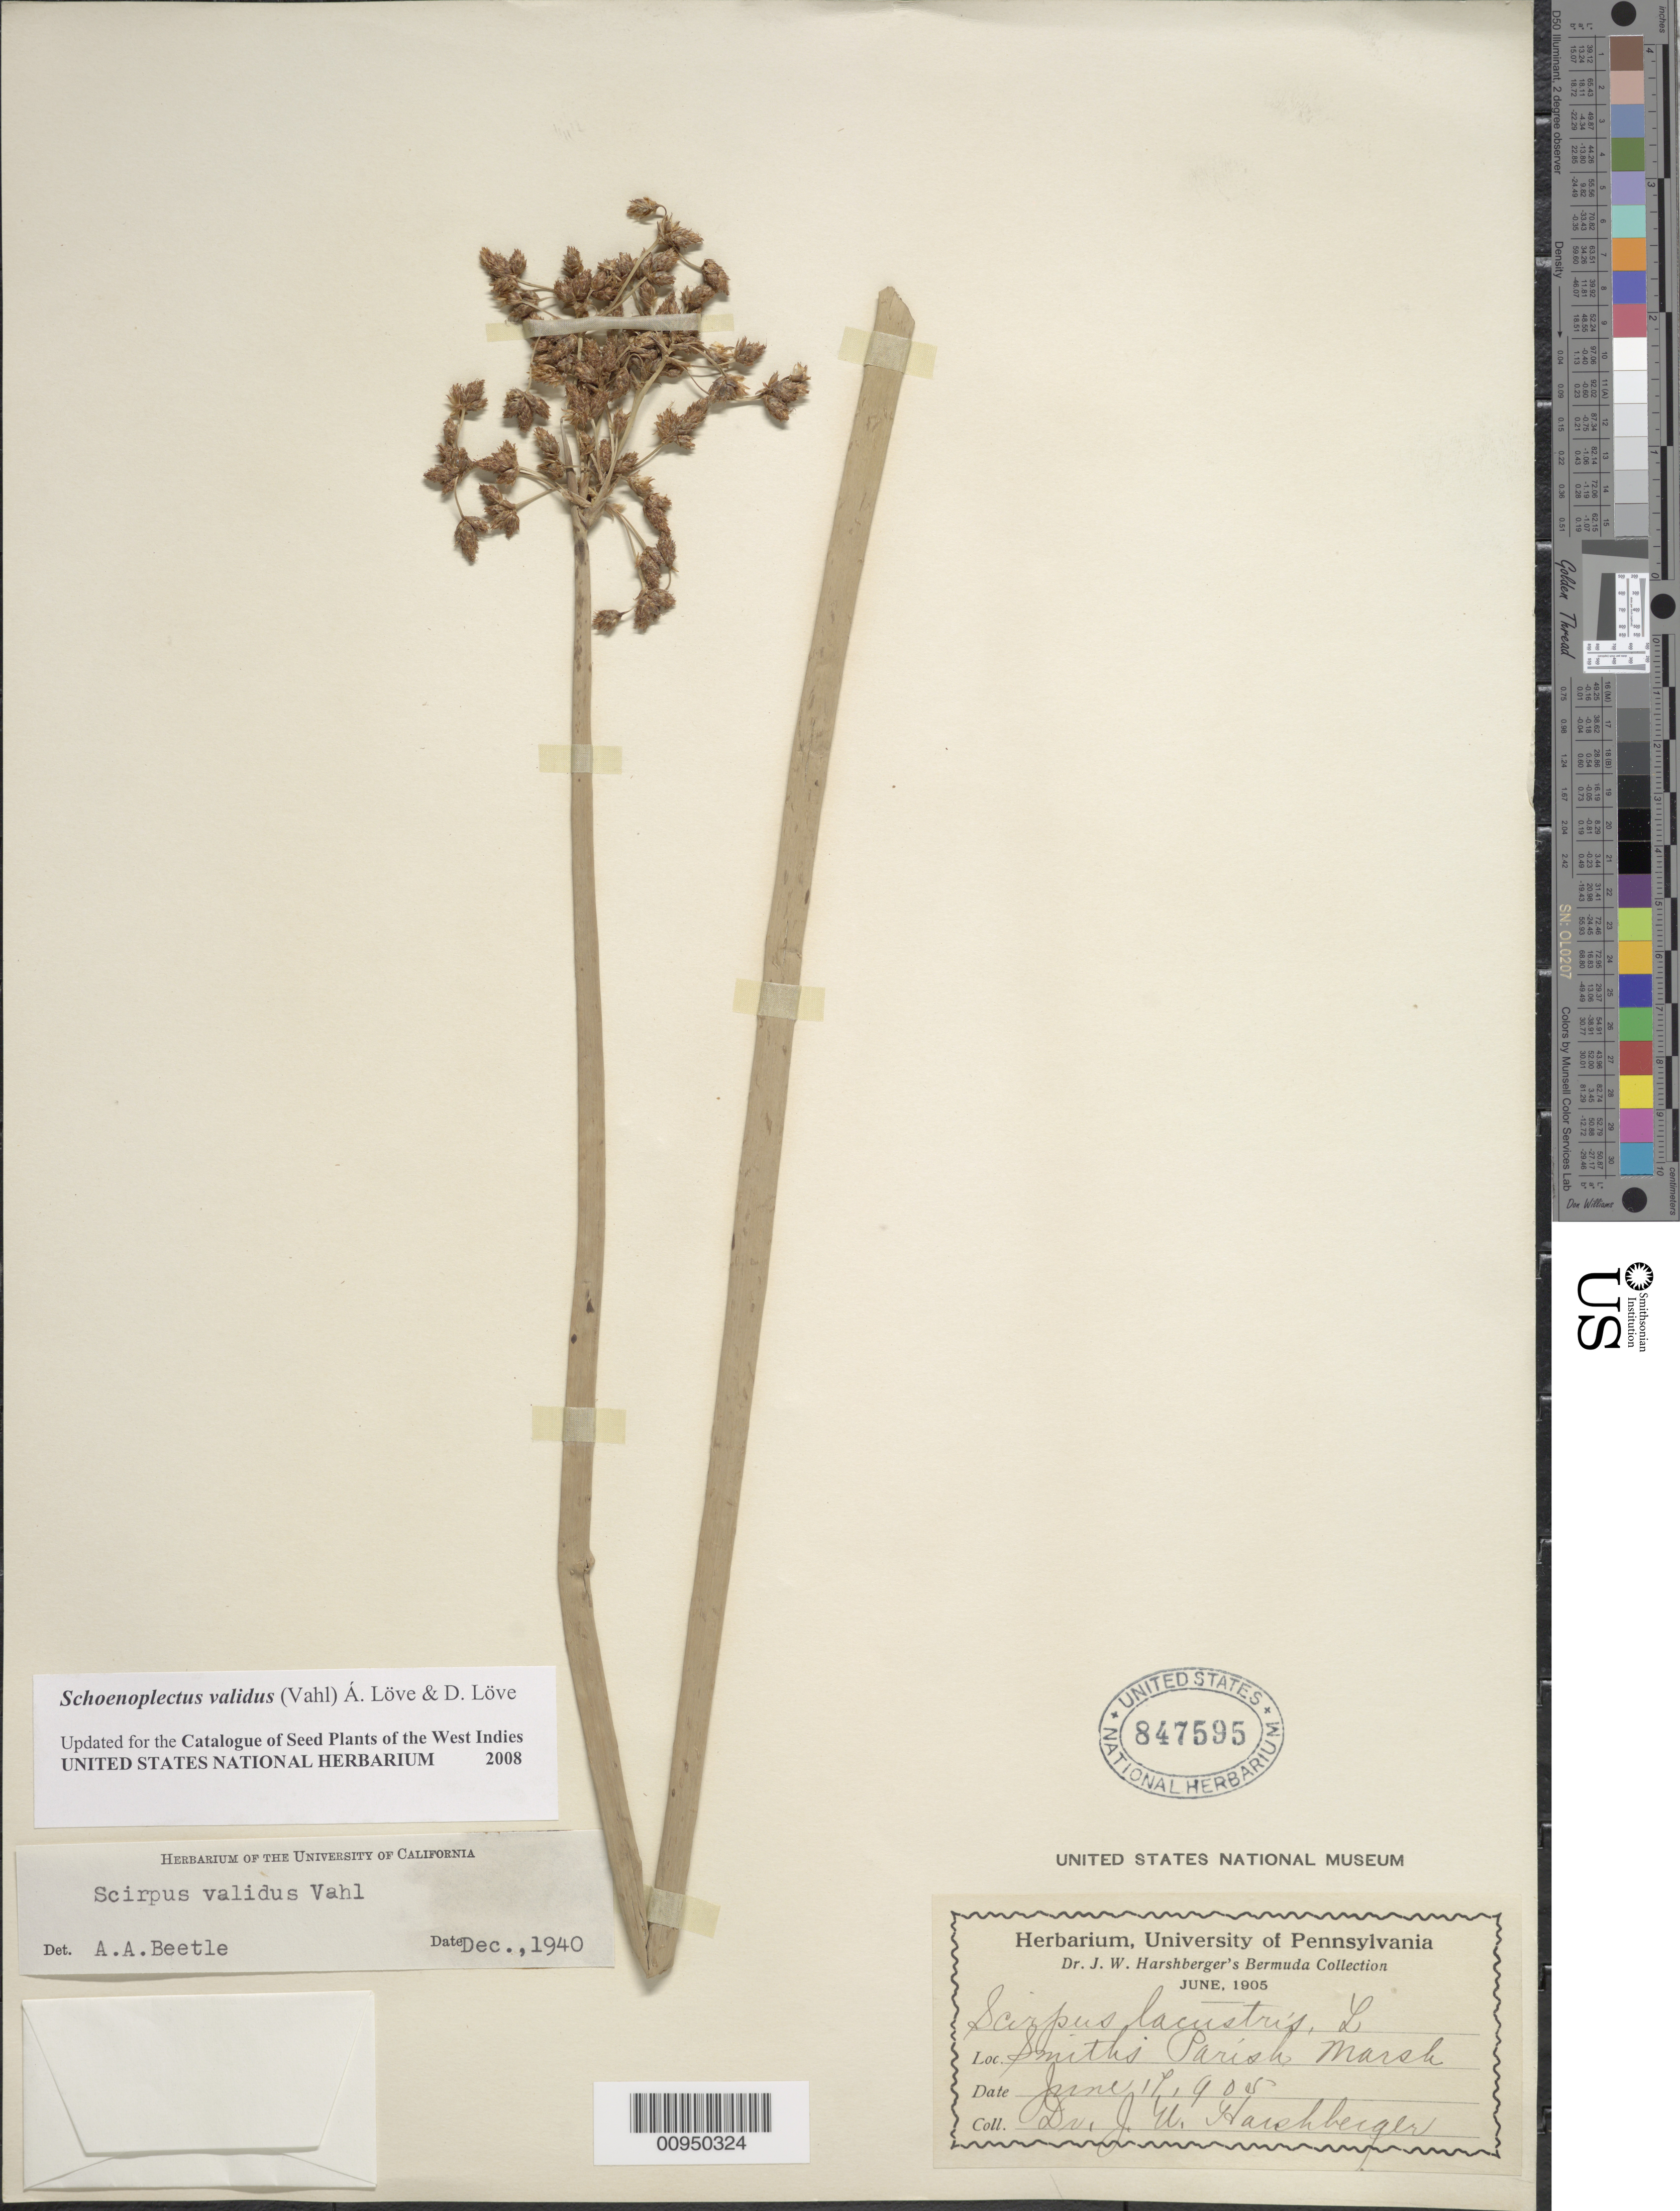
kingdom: Plantae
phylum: Tracheophyta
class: Liliopsida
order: Poales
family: Cyperaceae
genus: Schoenoplectus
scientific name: Schoenoplectus validus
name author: (Vahl) Á. Löve & D. Löve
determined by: Strong, M. T., (US), Smithsonian Institution - National Museum of Natural History (UNITED STATES)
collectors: J. W. Harshberger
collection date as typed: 11 Jun 1905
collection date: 1905-06-11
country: Bermuda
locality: Smiths Parish Marsh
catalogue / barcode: US 847595